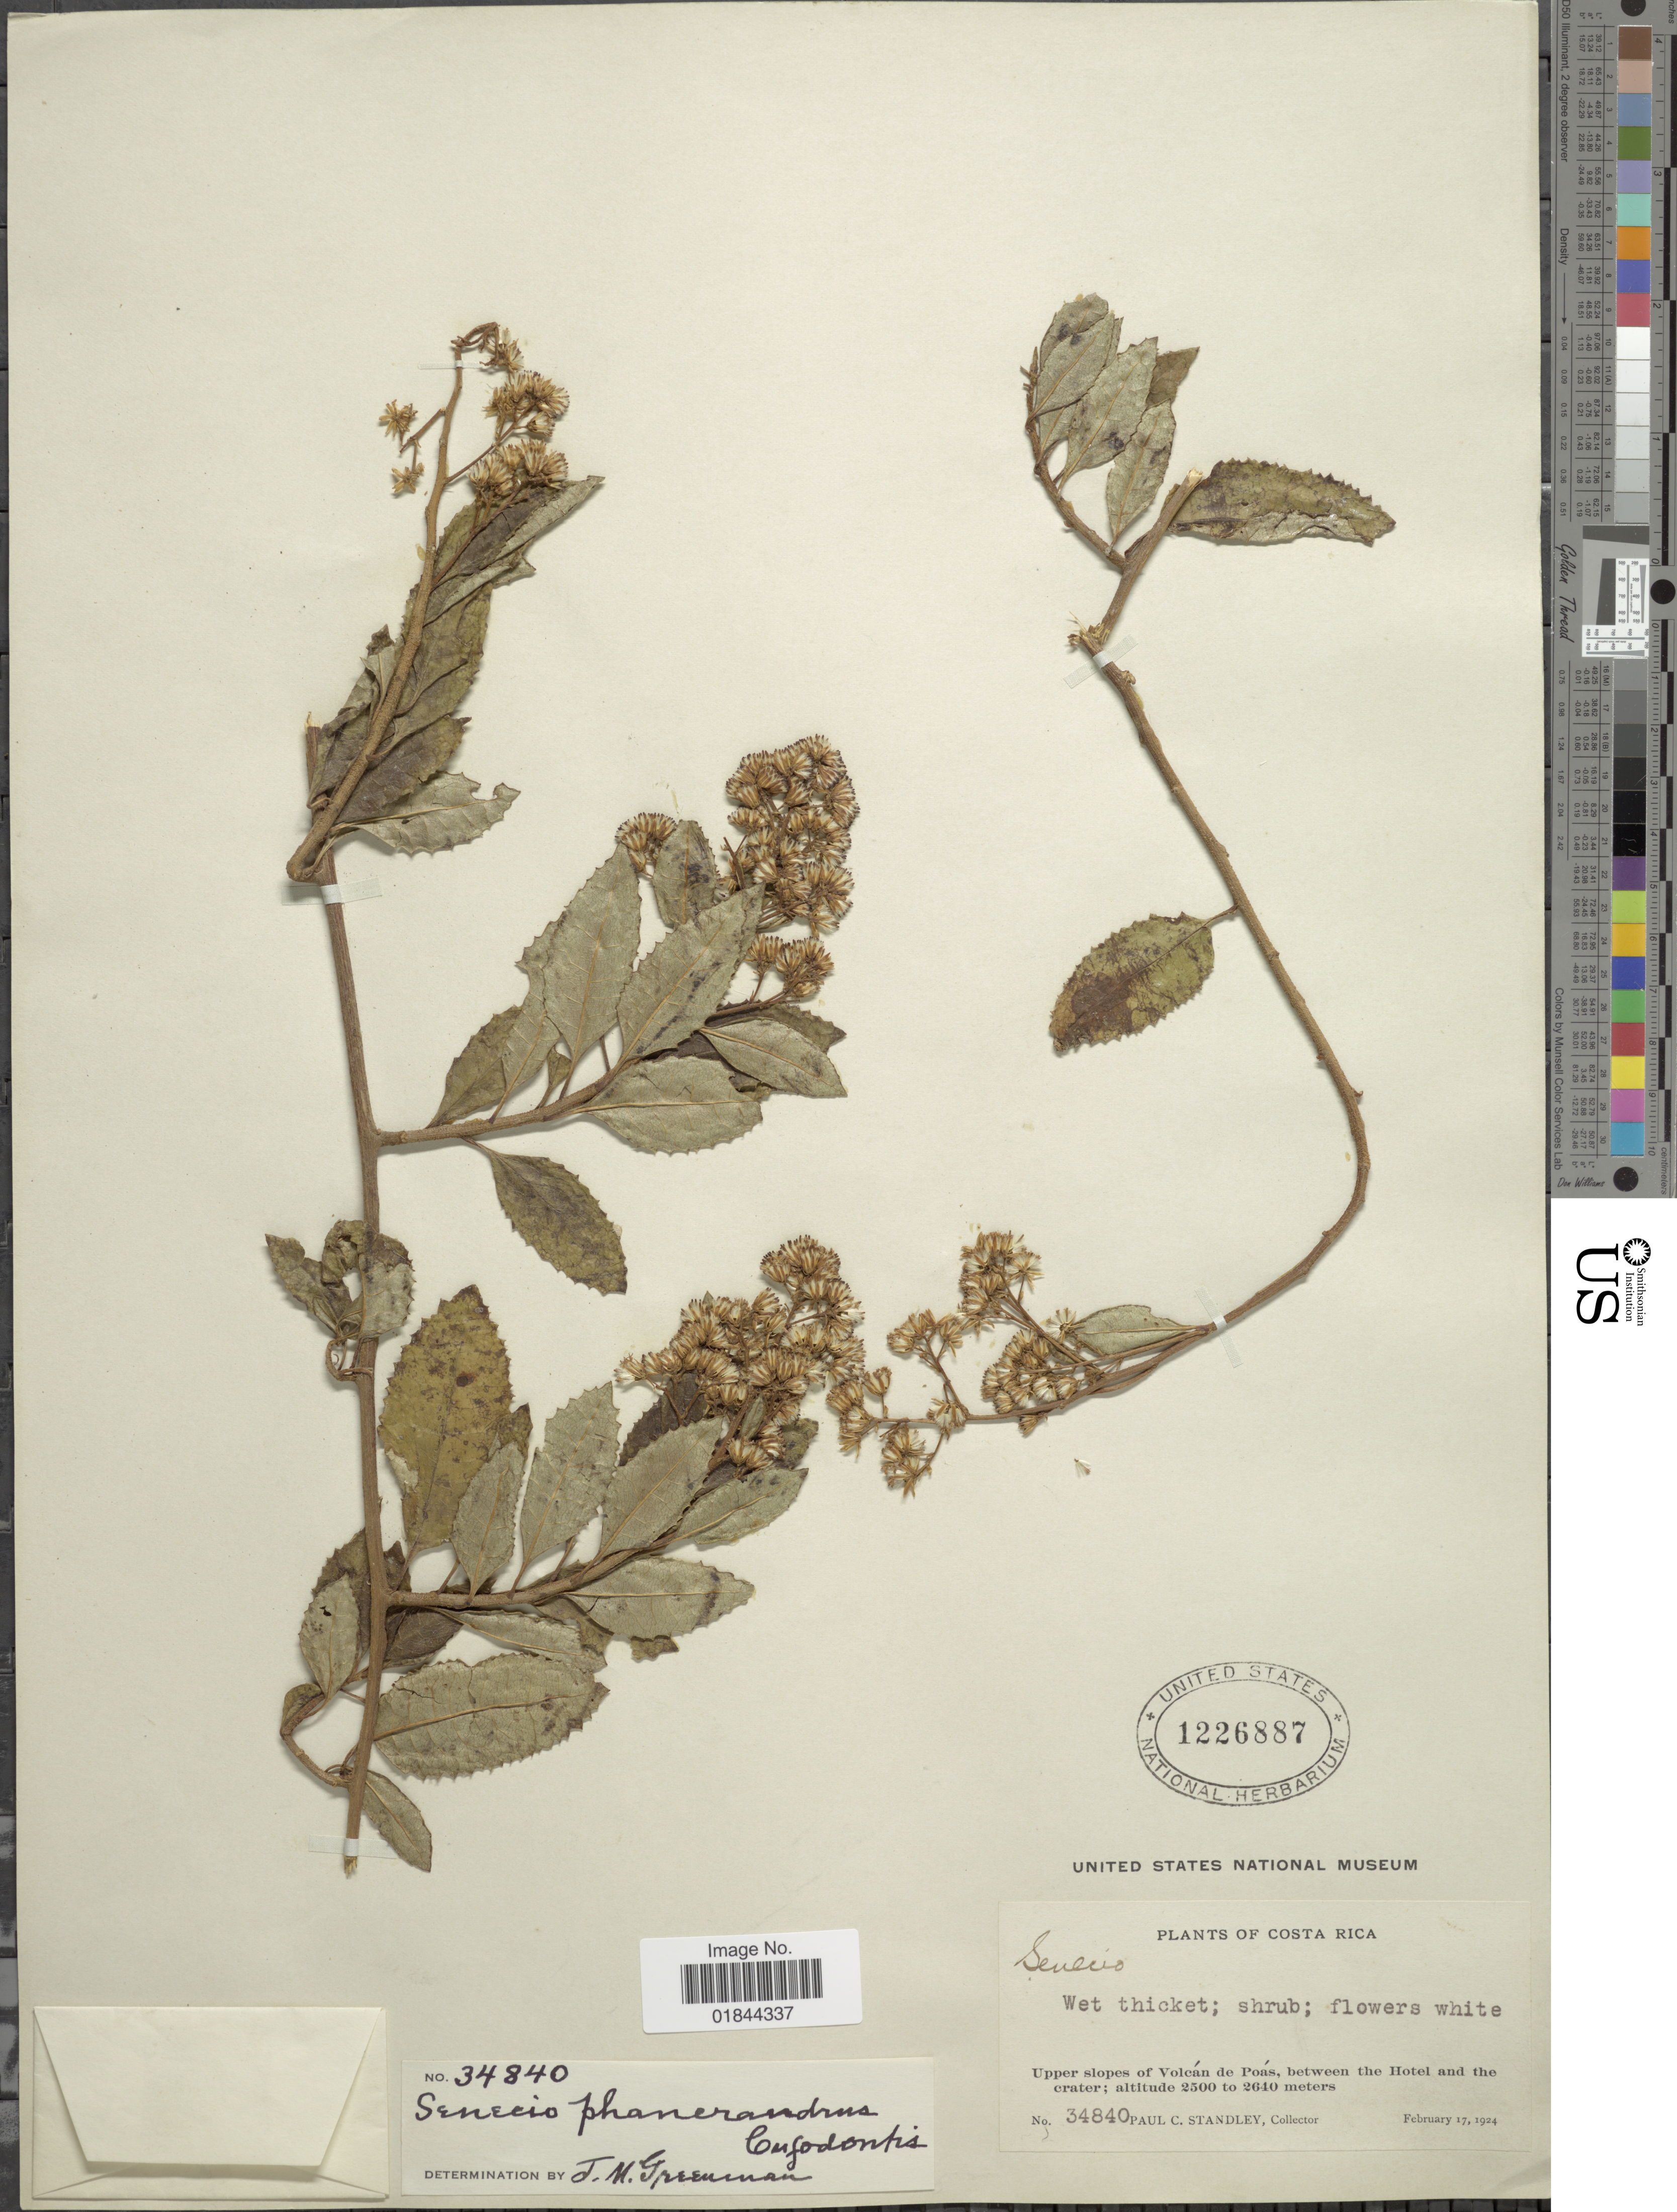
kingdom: Plantae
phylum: Tracheophyta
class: Magnoliopsida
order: Asterales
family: Asteraceae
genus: Pentacalia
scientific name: Pentacalia phanerandra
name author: (Cufod.) H. Rob. & Cuatrec.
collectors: P. C. Standley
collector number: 34840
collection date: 1924-02-17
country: Costa Rica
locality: Upper slopes of Volcán de Poás, between the Hotel and the crater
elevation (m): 2500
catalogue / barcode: US 1226887